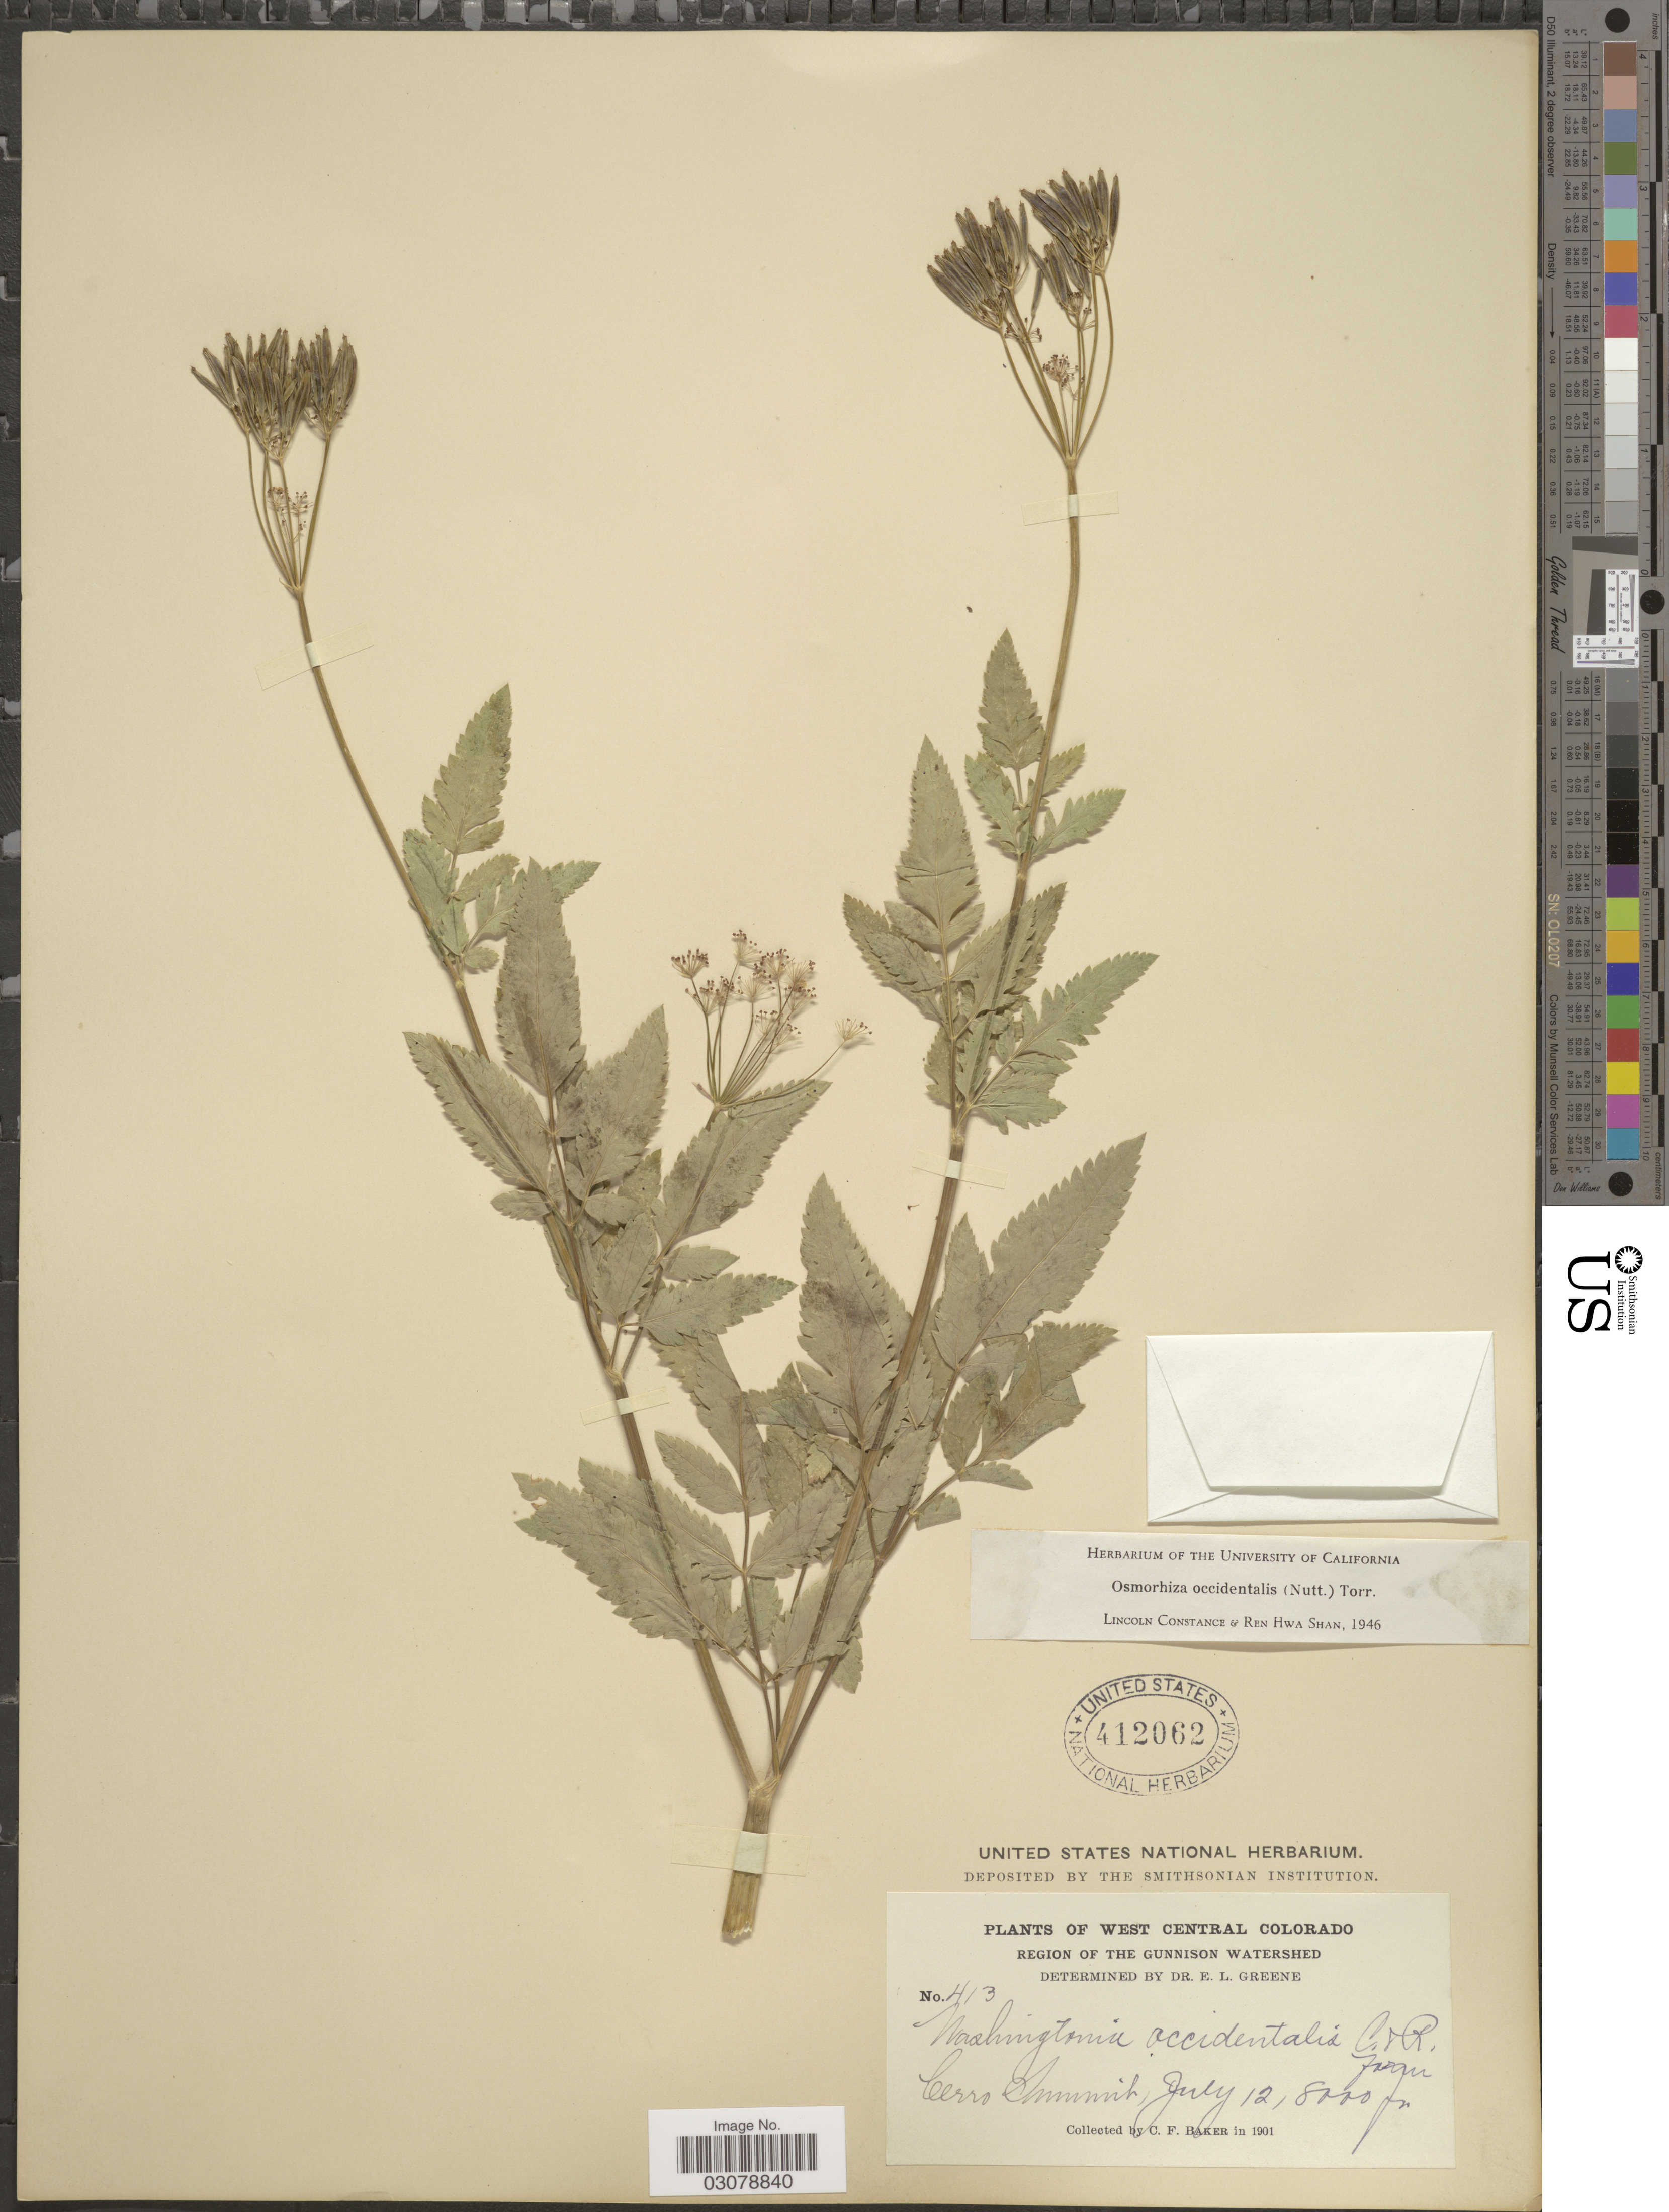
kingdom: Plantae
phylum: Tracheophyta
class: Magnoliopsida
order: Apiales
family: Apiaceae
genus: Osmorhiza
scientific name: Osmorhiza occidentalis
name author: (Nutt.) Torr.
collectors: C. F. Baker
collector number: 413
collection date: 1901-07-12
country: United States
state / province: Colorado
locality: West Central Colorado, The Gunnison Watershed, Cerro Summit.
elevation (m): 2438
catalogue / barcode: US 412062